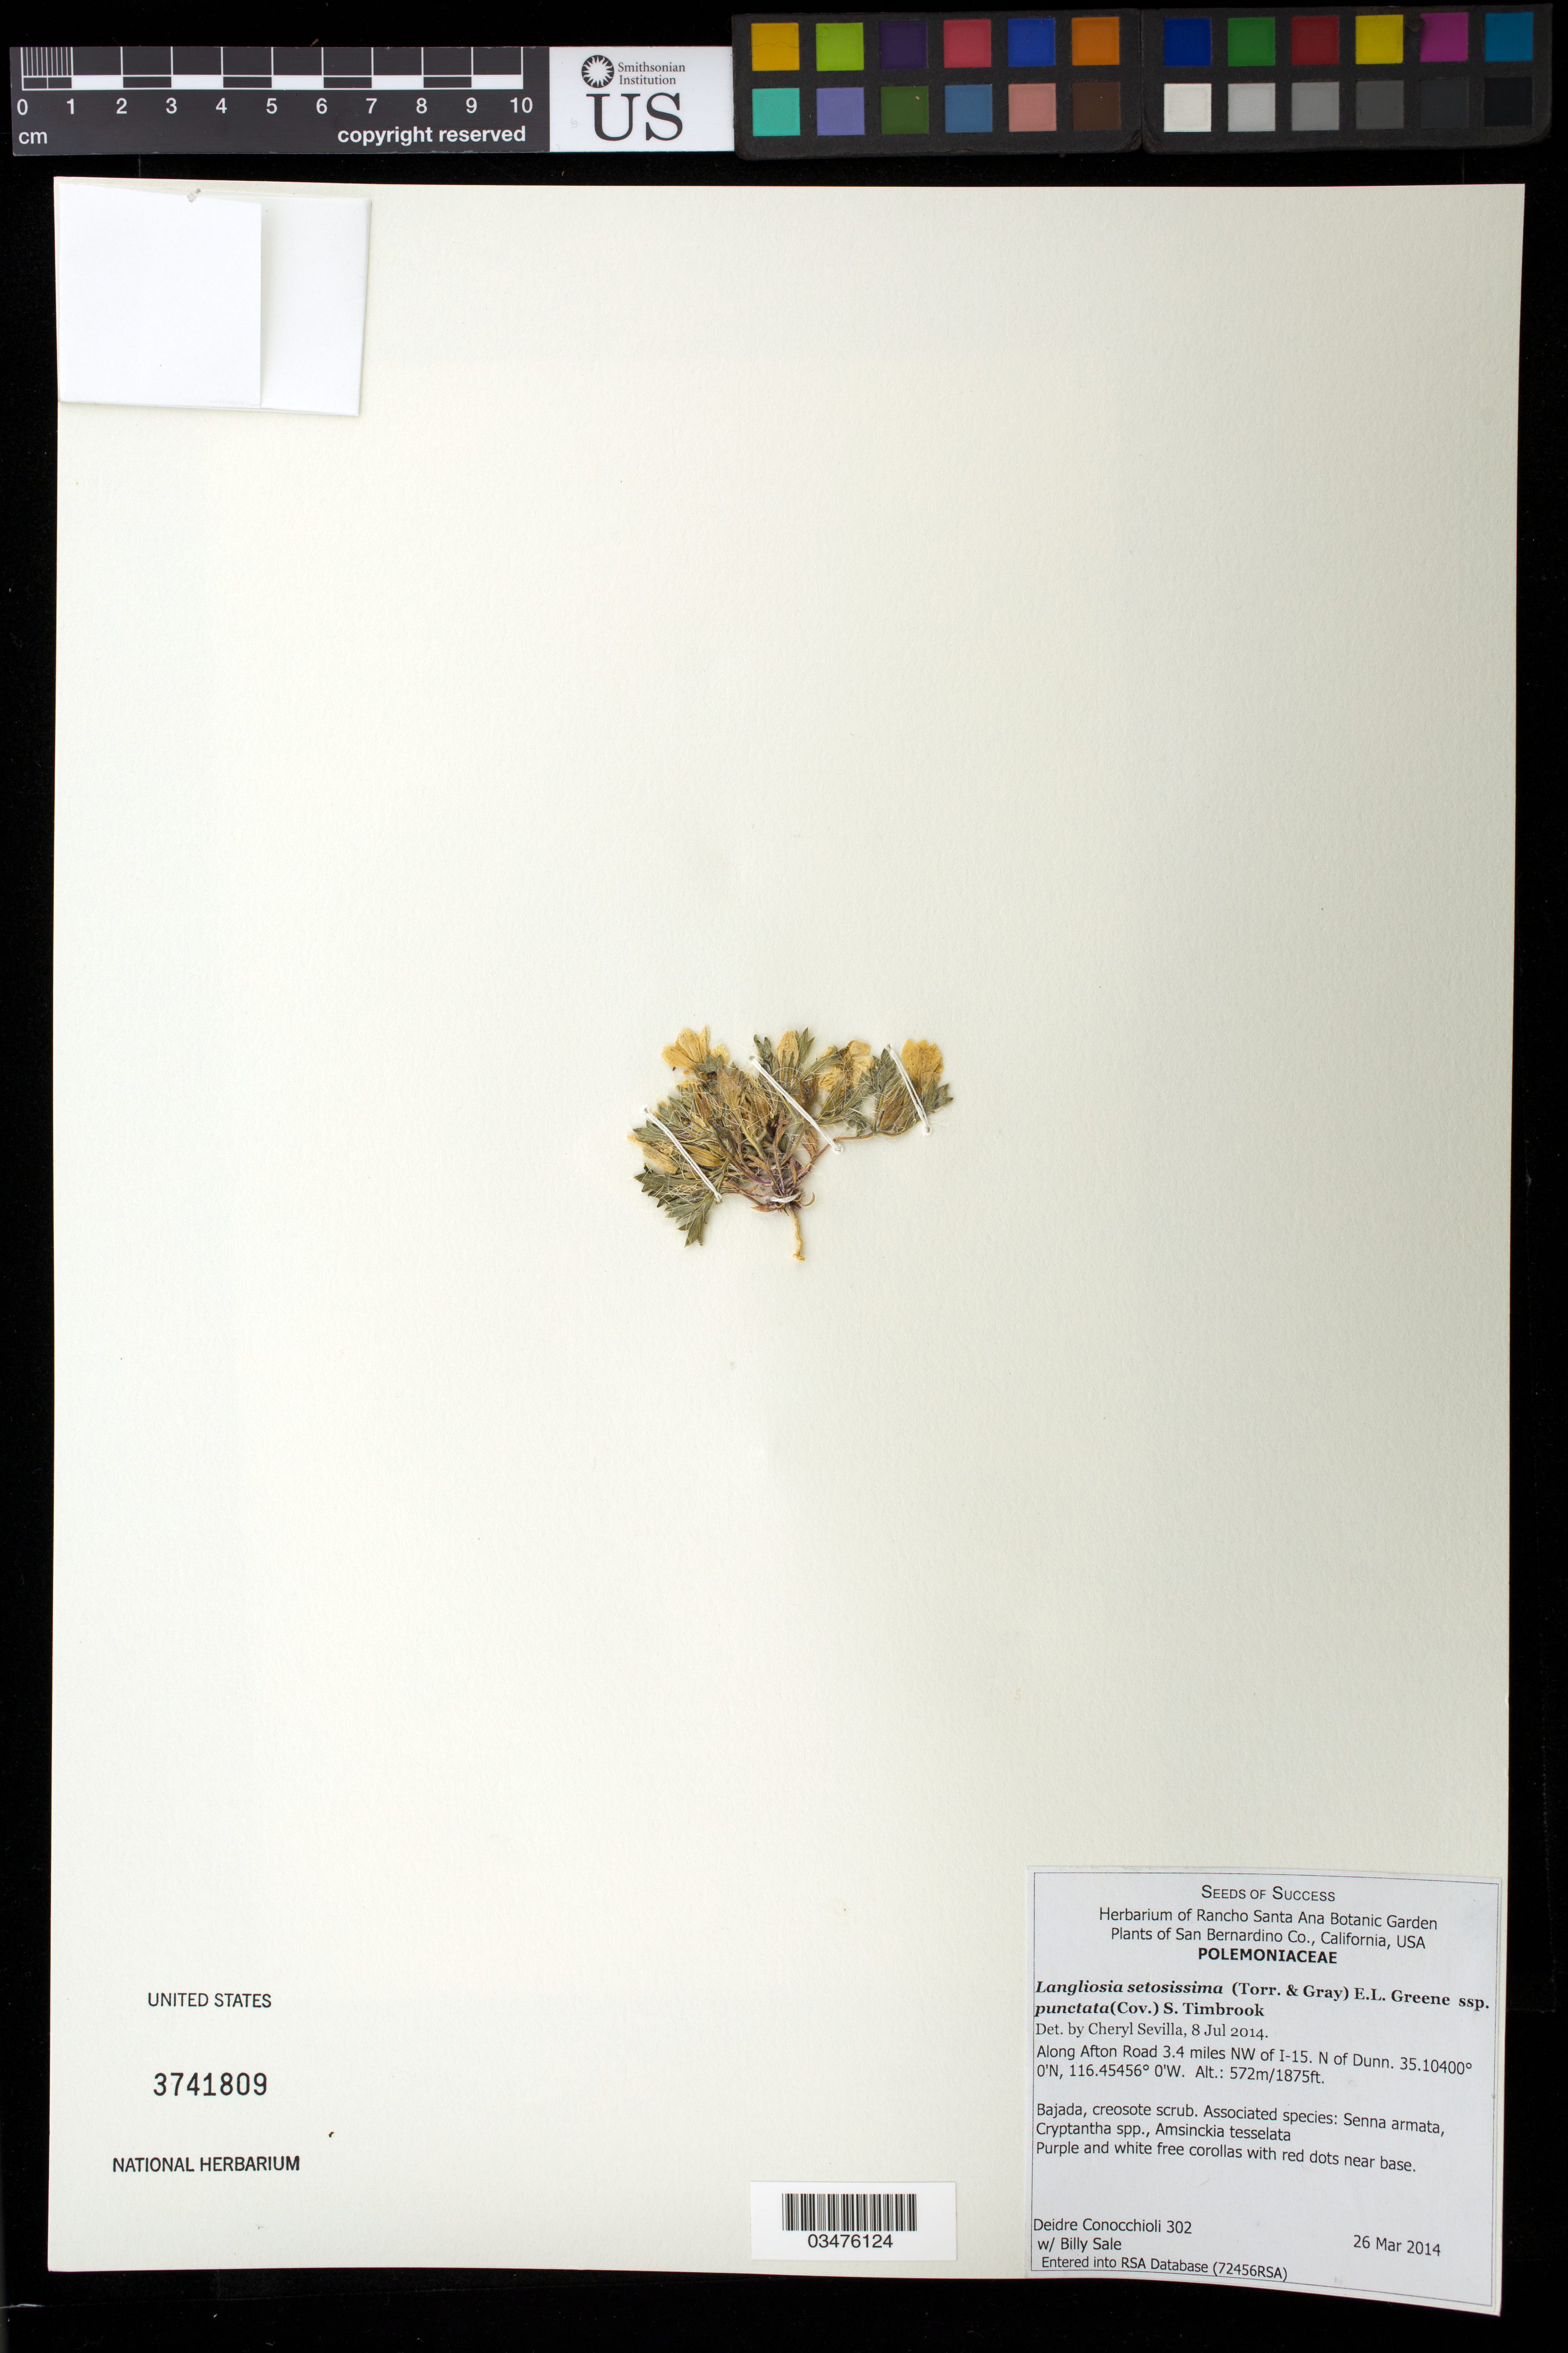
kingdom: Plantae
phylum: Tracheophyta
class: Magnoliopsida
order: Ericales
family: Polemoniaceae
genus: Langloisia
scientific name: Langloisia setosissima subsp. punctata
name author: (A. Gray ex Coville) Timbrook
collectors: D. Conocchioli & K. Sale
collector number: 302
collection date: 2014-03-26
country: United States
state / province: California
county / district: San Bernardino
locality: Along Afton Road 3.4 mi. NW of I-15, N of Dunn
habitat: Bajada, creosote scrub. With Senna armata, Cryptantha sp., Amsinckia tesselata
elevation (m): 572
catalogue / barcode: US 3741809